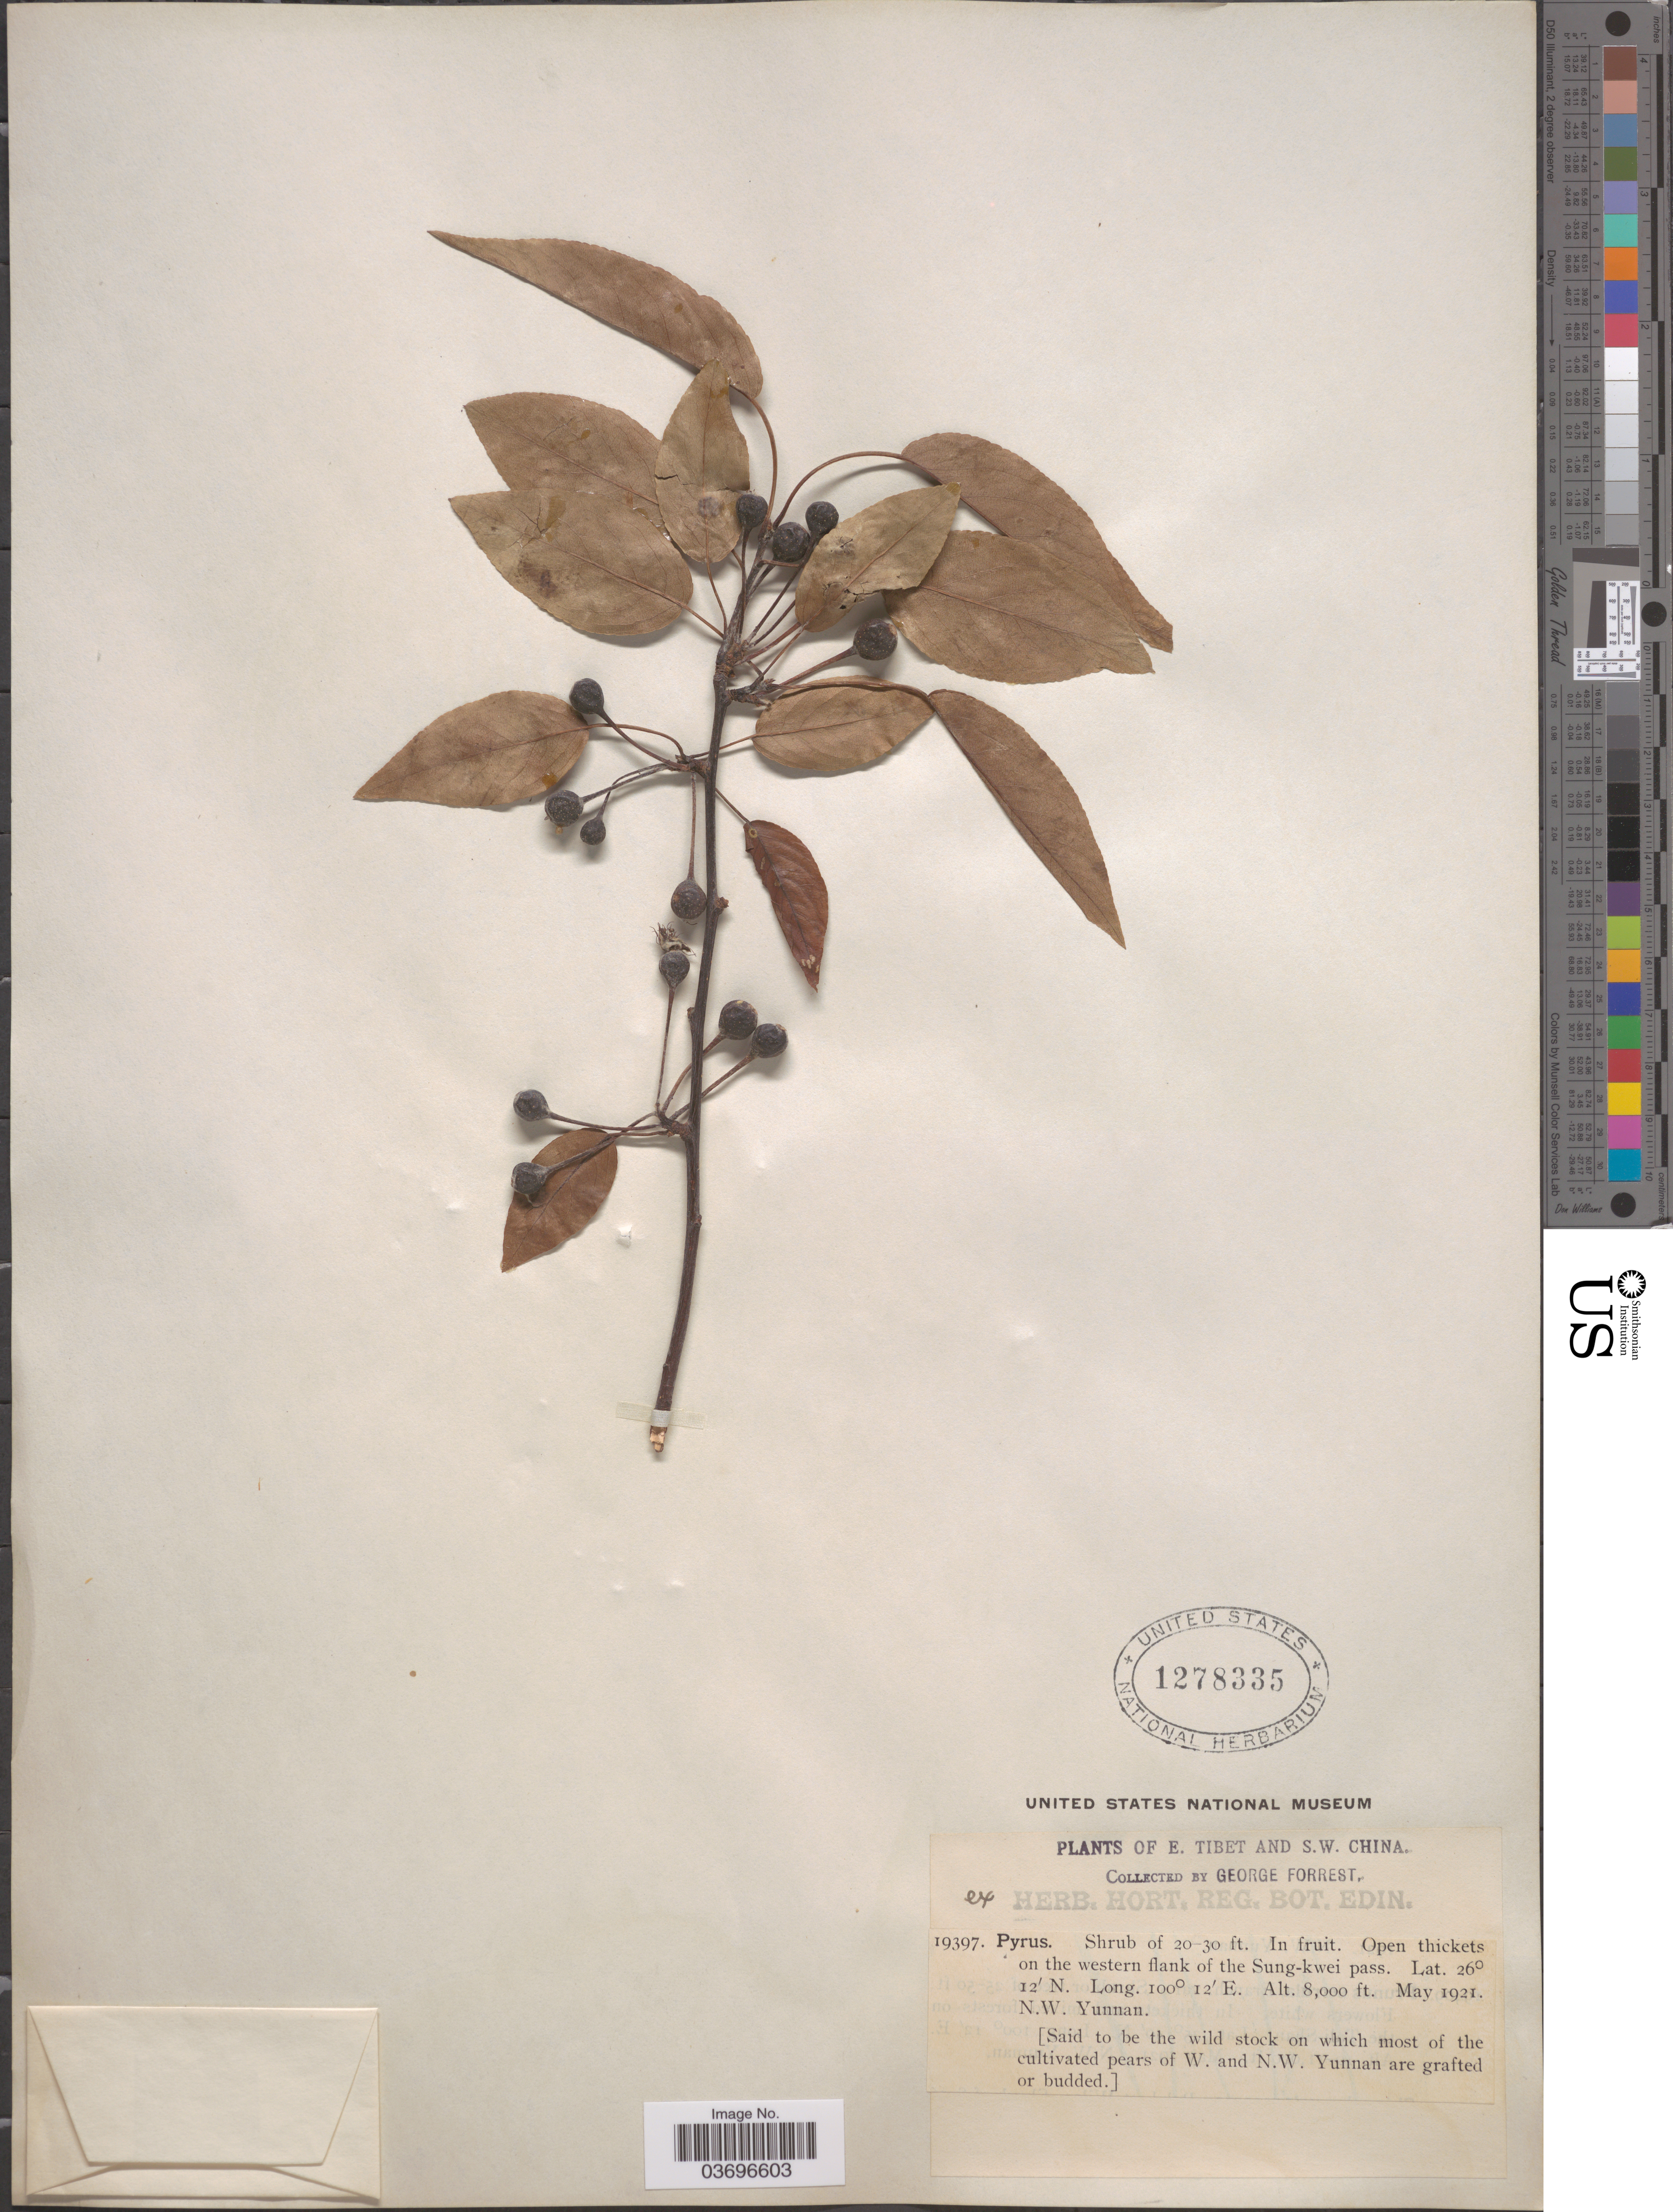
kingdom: Plantae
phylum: Tracheophyta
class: Magnoliopsida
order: Rosales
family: Rosaceae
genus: Pyrus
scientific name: Pyrus sp.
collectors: G. Forrest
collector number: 19397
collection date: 1921-05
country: China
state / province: Yunnan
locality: Open thickets on the western flank of the Sung-kwei pass. N.W. Yunnan.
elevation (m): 2438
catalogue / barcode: US 1278335